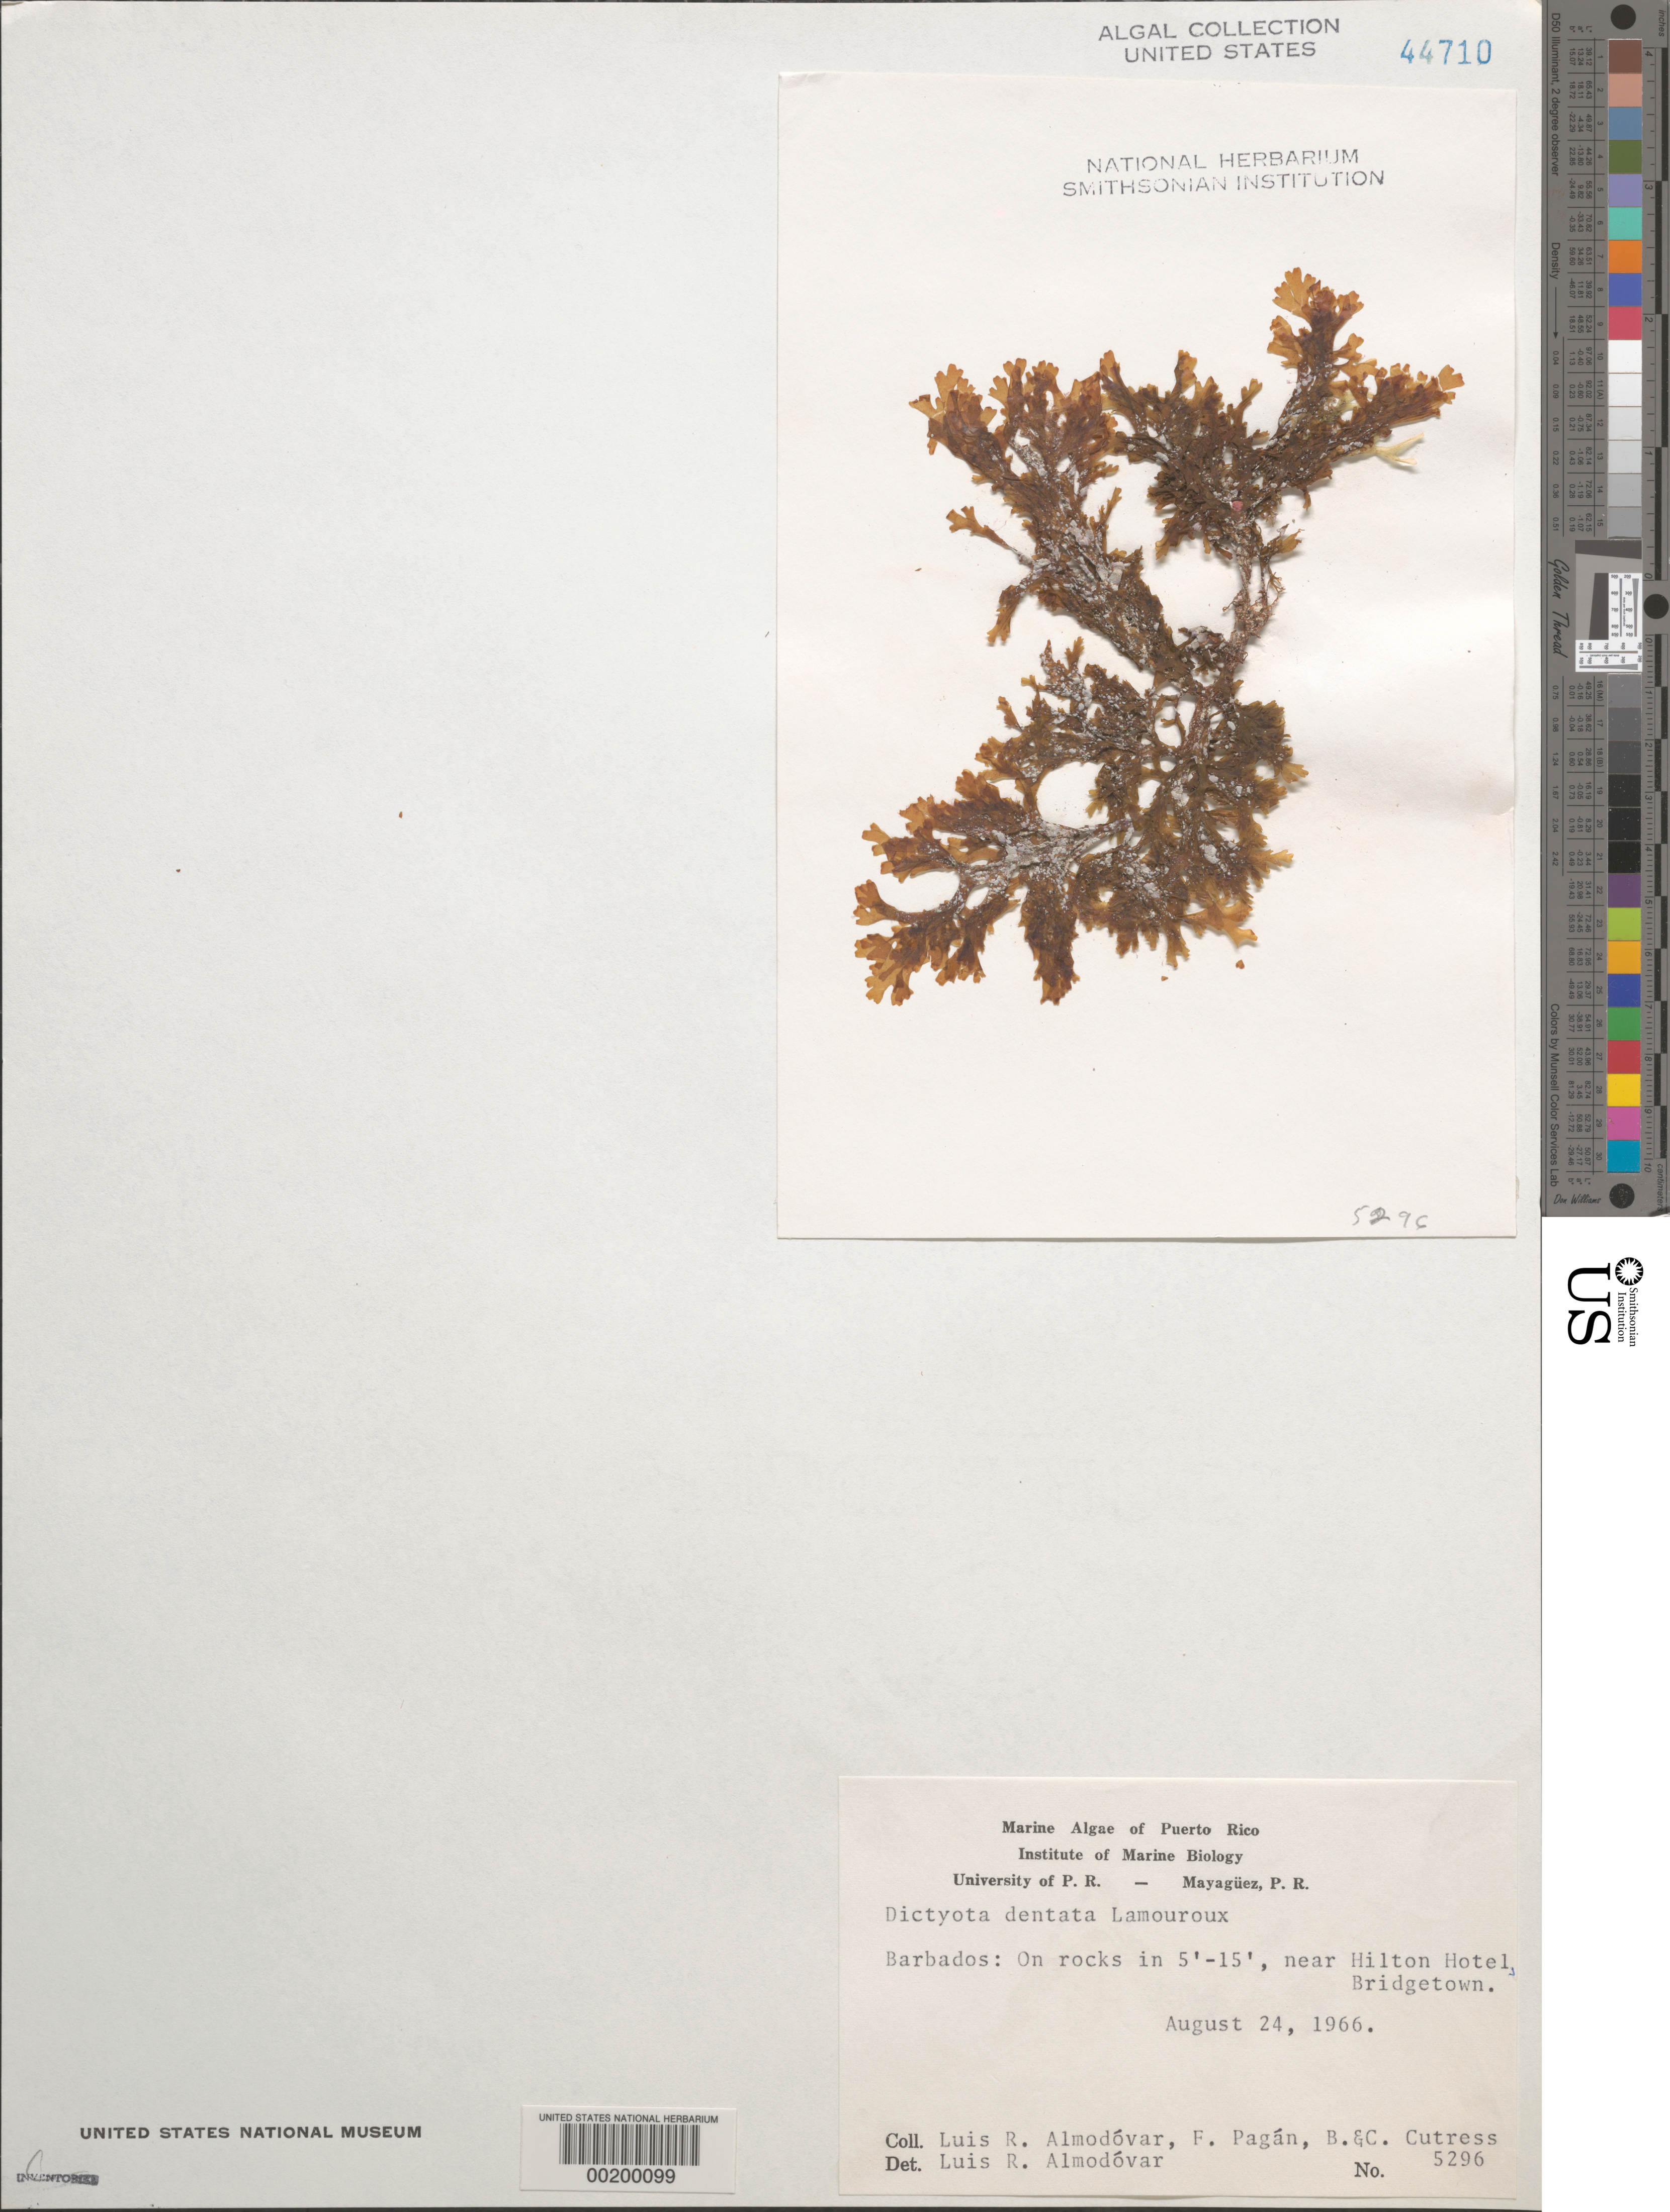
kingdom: Chromista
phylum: Ochrophyta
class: Phaeophyceae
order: Dictyotales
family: Dictyotaceae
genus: Dictyota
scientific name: Dictyota mertensii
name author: (C. Mart.) Kütz.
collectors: L. Almodovar, F. Pagan, B. Cutress & C. Cutress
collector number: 5296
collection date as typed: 24 Aug 1966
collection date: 1966-08-24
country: Barbados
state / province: Saint Michael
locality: Bridgetown, near Hilton Hotel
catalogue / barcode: US 44710